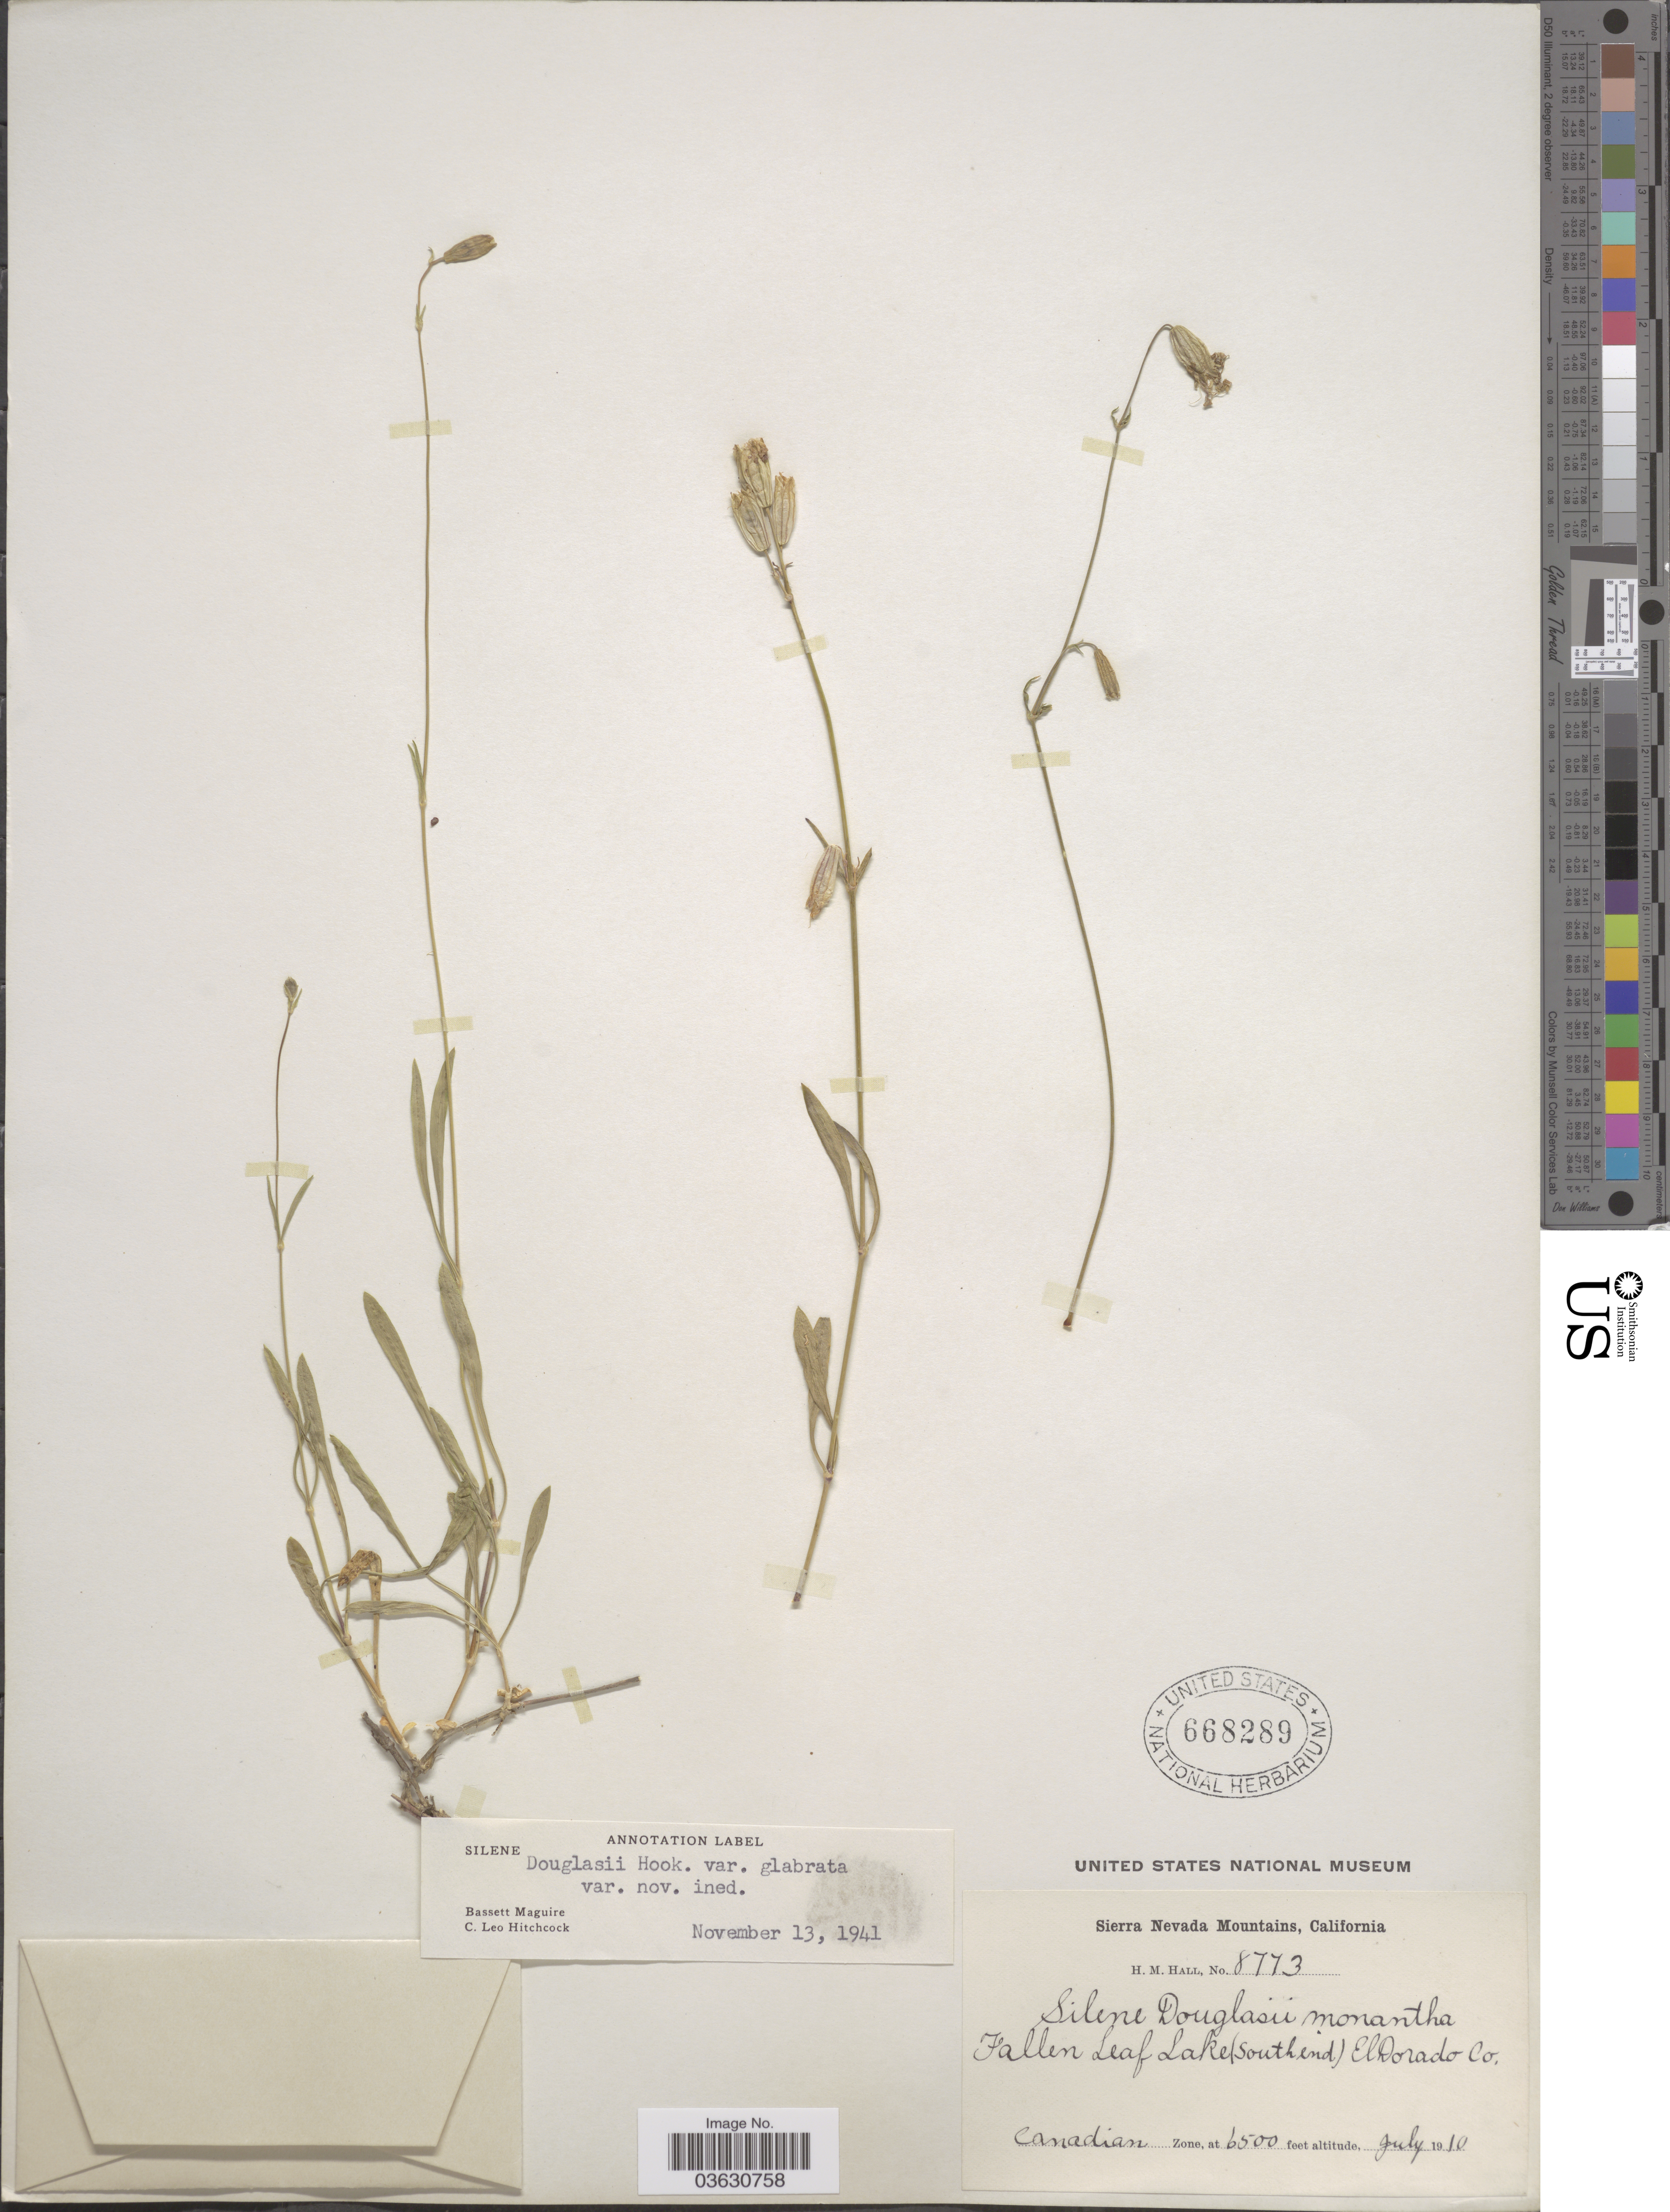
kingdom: Plantae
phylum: Tracheophyta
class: Magnoliopsida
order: Caryophyllales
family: Caryophyllaceae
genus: Silene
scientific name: Silene douglasii var. glabrata Maguire & C.L. Hitchc. var. nov. ined.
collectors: H. M. Hall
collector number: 8773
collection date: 1910-07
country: United States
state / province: California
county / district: El Dorado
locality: Sierra Nevada Mountains. Fallen Leaf Lake (South end) El Dorado Co. Canadian Zone.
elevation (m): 1981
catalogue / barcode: US 668289